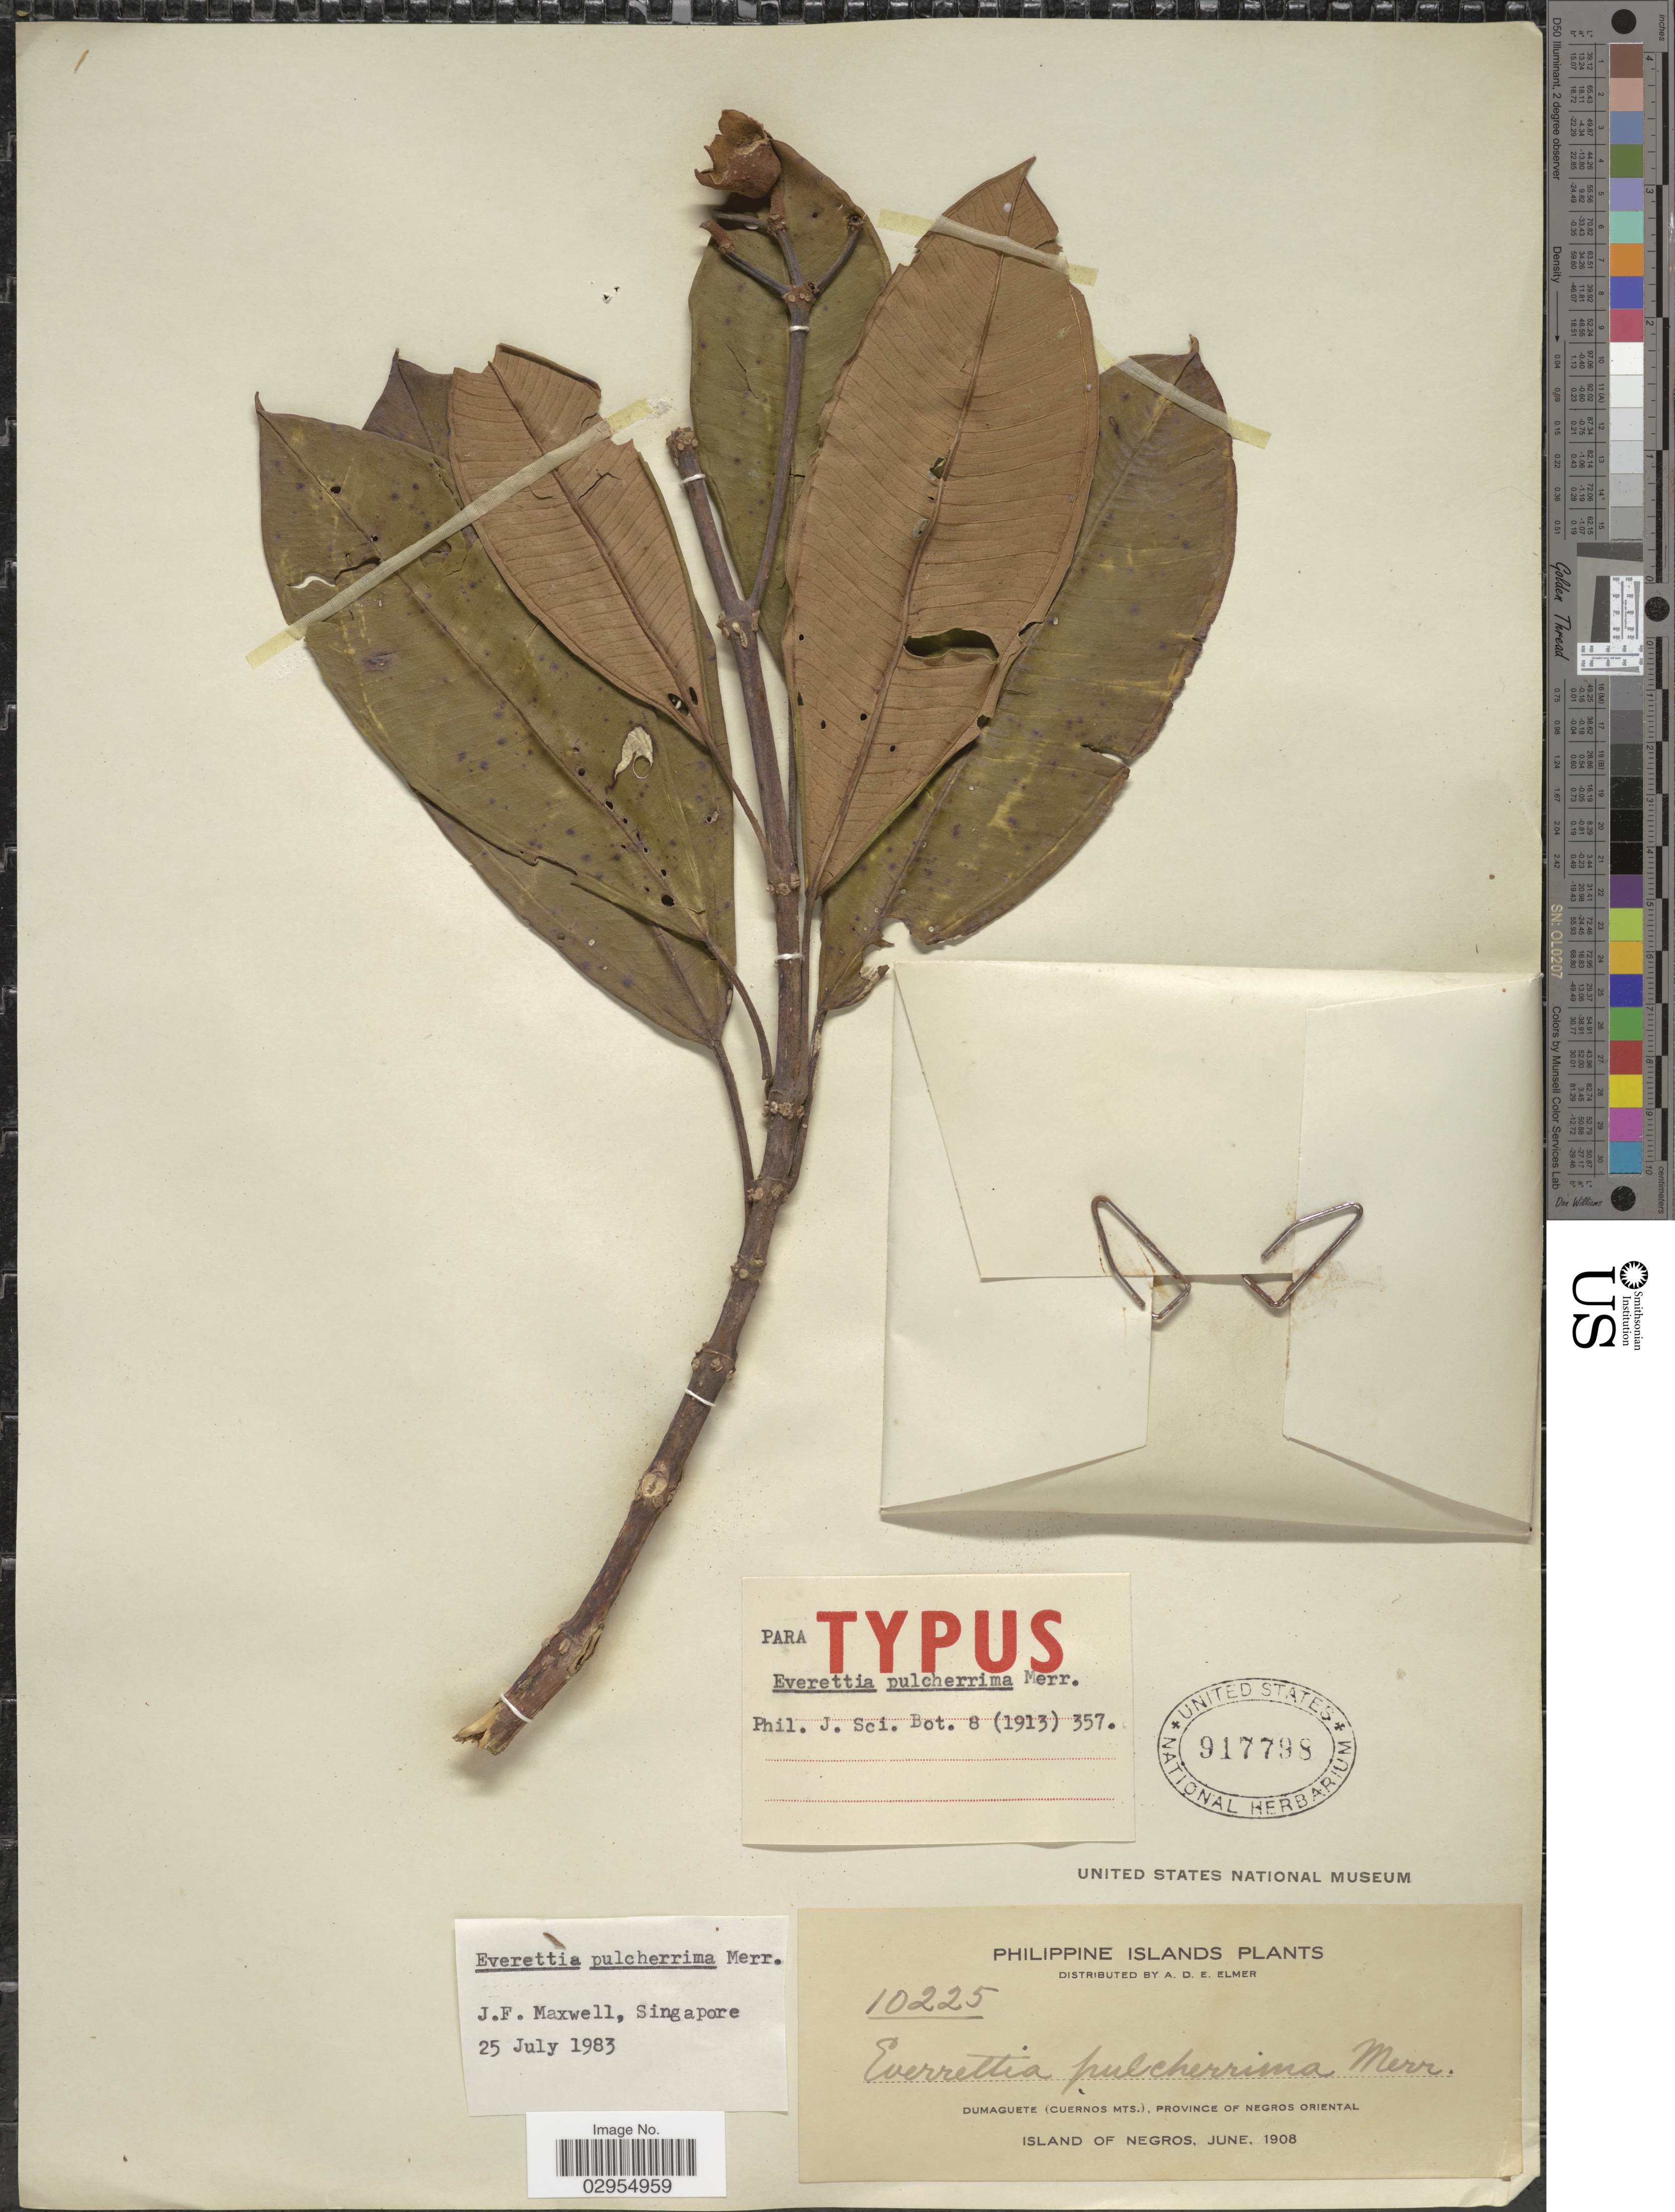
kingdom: Plantae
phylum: Tracheophyta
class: Magnoliopsida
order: Myrtales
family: Melastomataceae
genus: Beccarianthus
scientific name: Beccarianthus pulcherrimus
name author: (Merr.) J.F. Maxwell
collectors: A. D. E. Elmer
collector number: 10225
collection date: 1908-06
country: Philippines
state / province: Central Visayas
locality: Dumaguete (Cuernos Mts.), Province of Negros Oriental, Island of Negros.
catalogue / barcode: US 917798